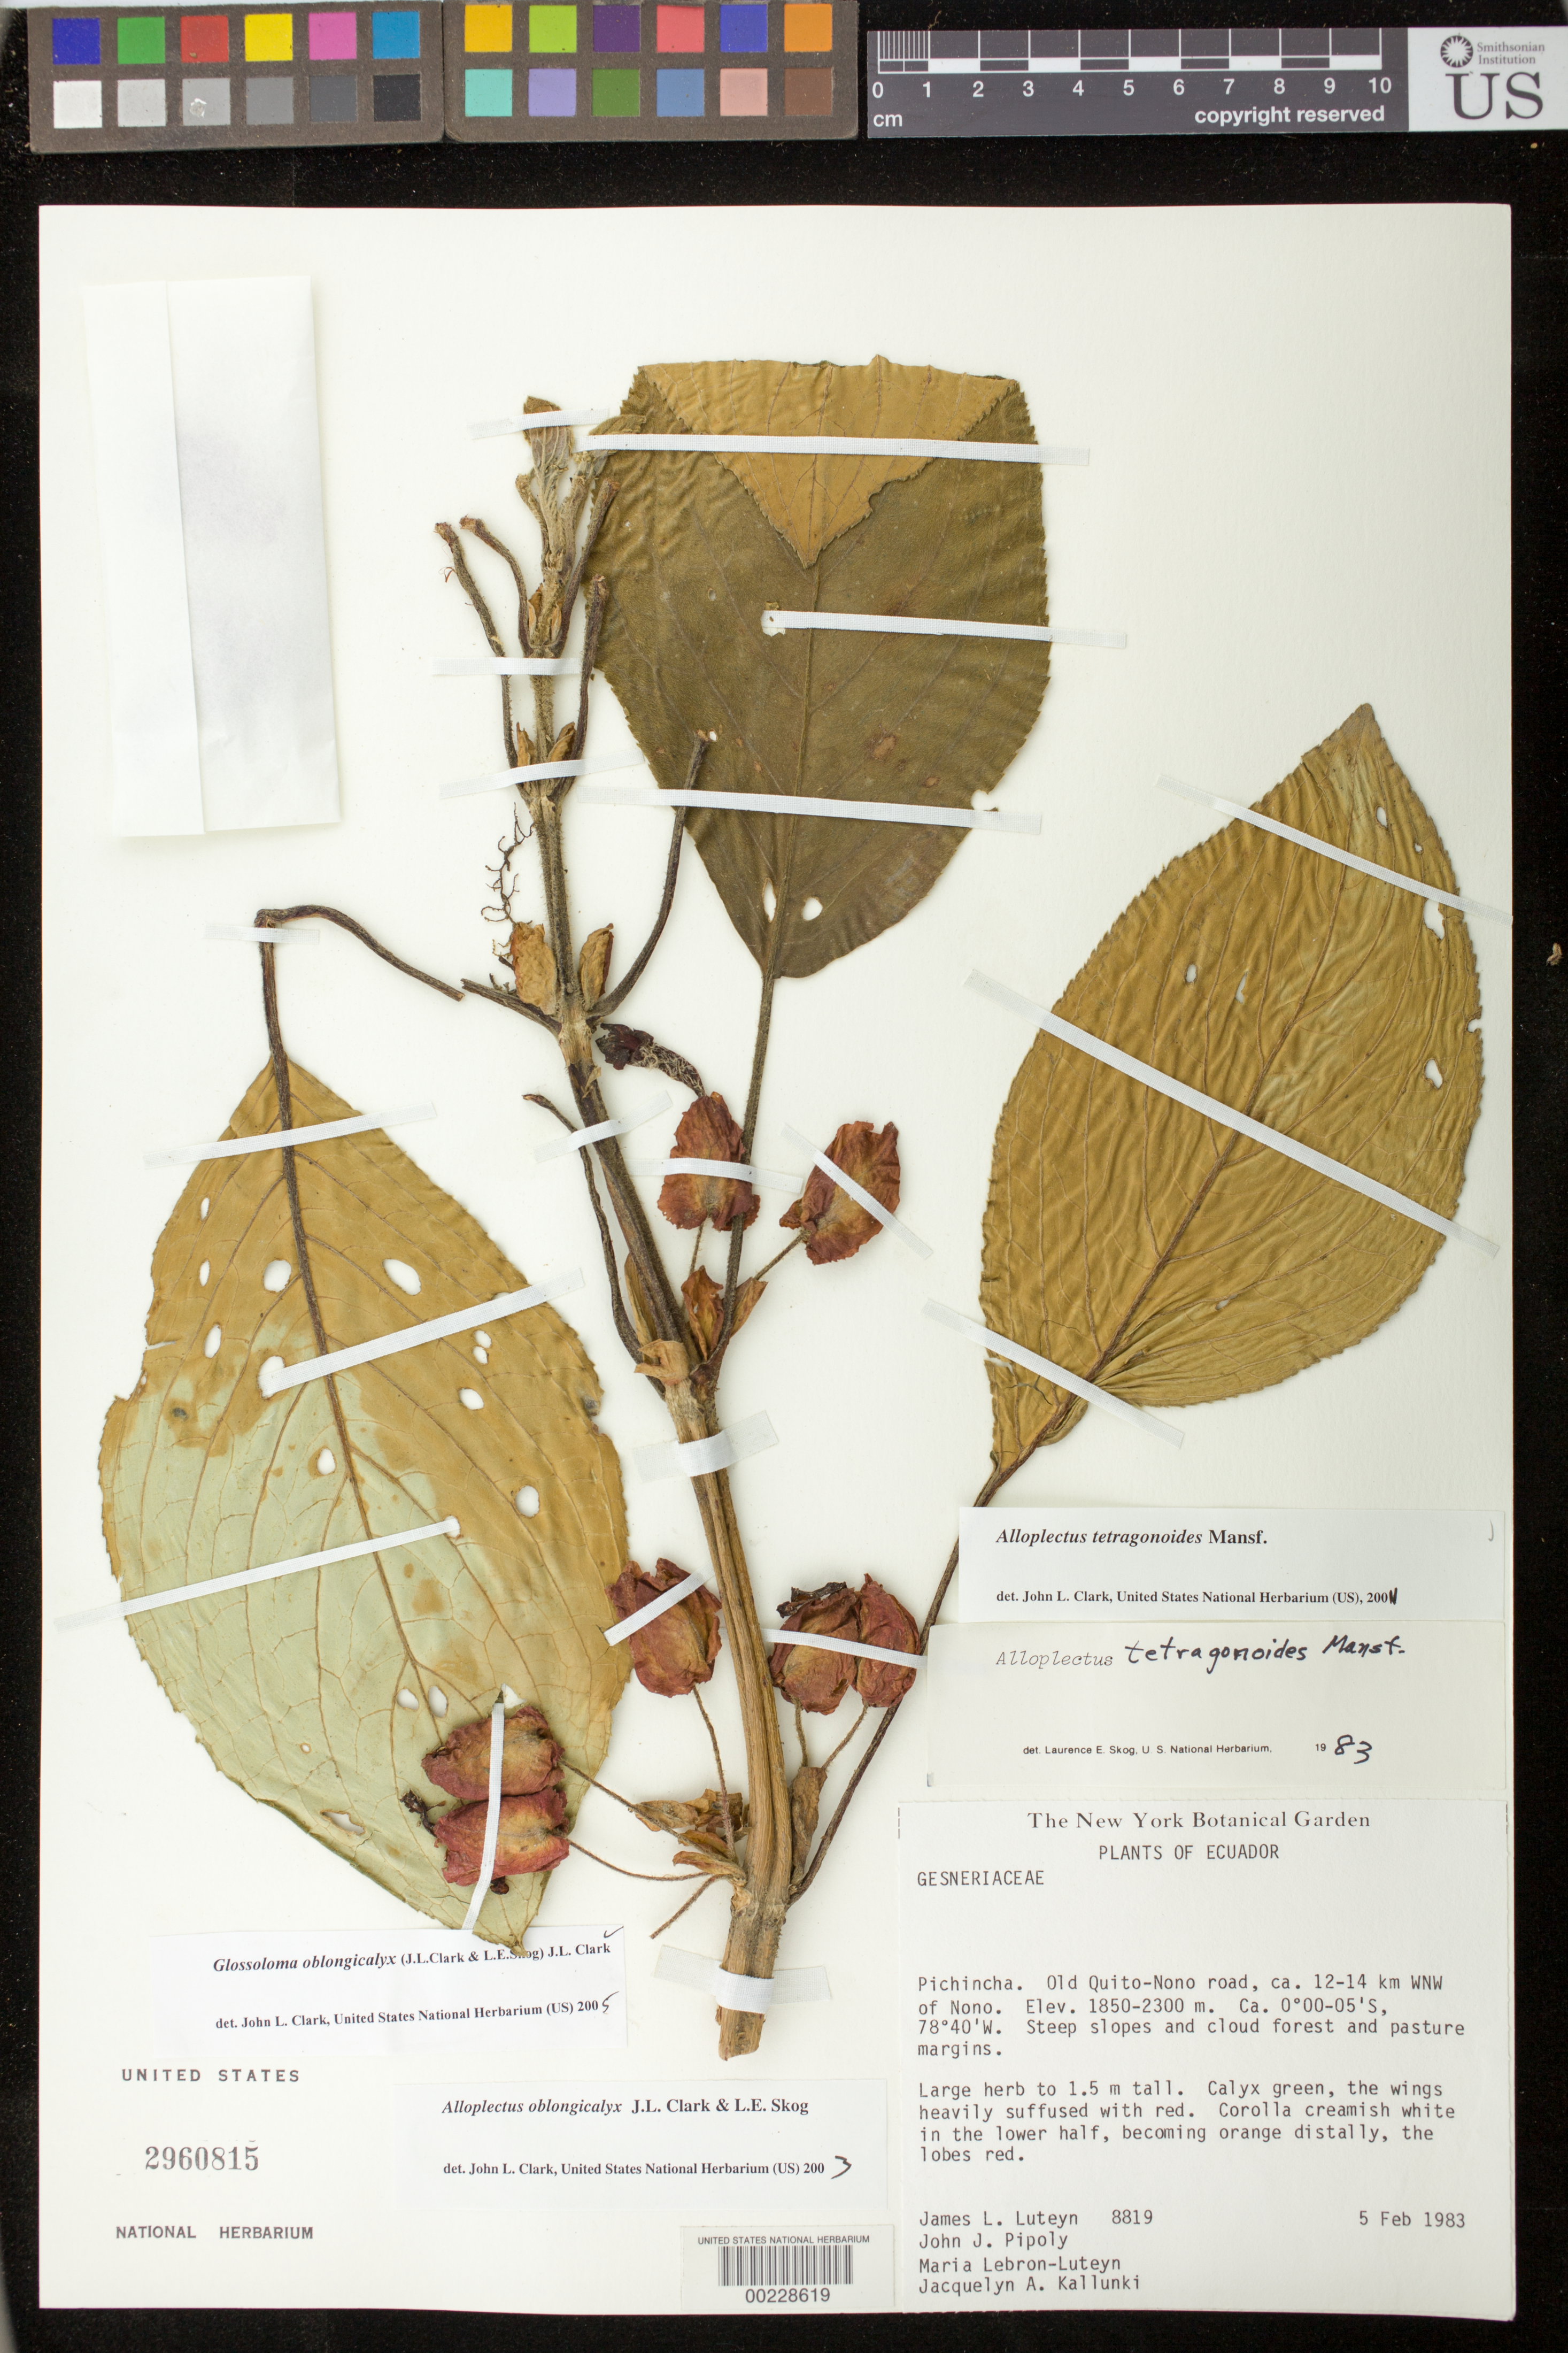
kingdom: Plantae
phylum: Tracheophyta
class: Magnoliopsida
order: Lamiales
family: Gesneriaceae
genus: Glossoloma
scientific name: Glossoloma oblongicalyx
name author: (J.L. Clark & L.E. Skog) J.L. Clark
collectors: J. L. Luteyn, J. J. Pipoly, M. L. Lebrón-Luteyn & J. Kallunki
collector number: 8819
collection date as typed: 05 Feb 1983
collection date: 1983-02-05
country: Ecuador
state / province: Pichincha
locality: Old Quito - Nono road, ca. 12-14 km WNW of Nono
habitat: Steep slopes and cloud forest and pasture margins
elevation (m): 1850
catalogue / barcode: US 2960815